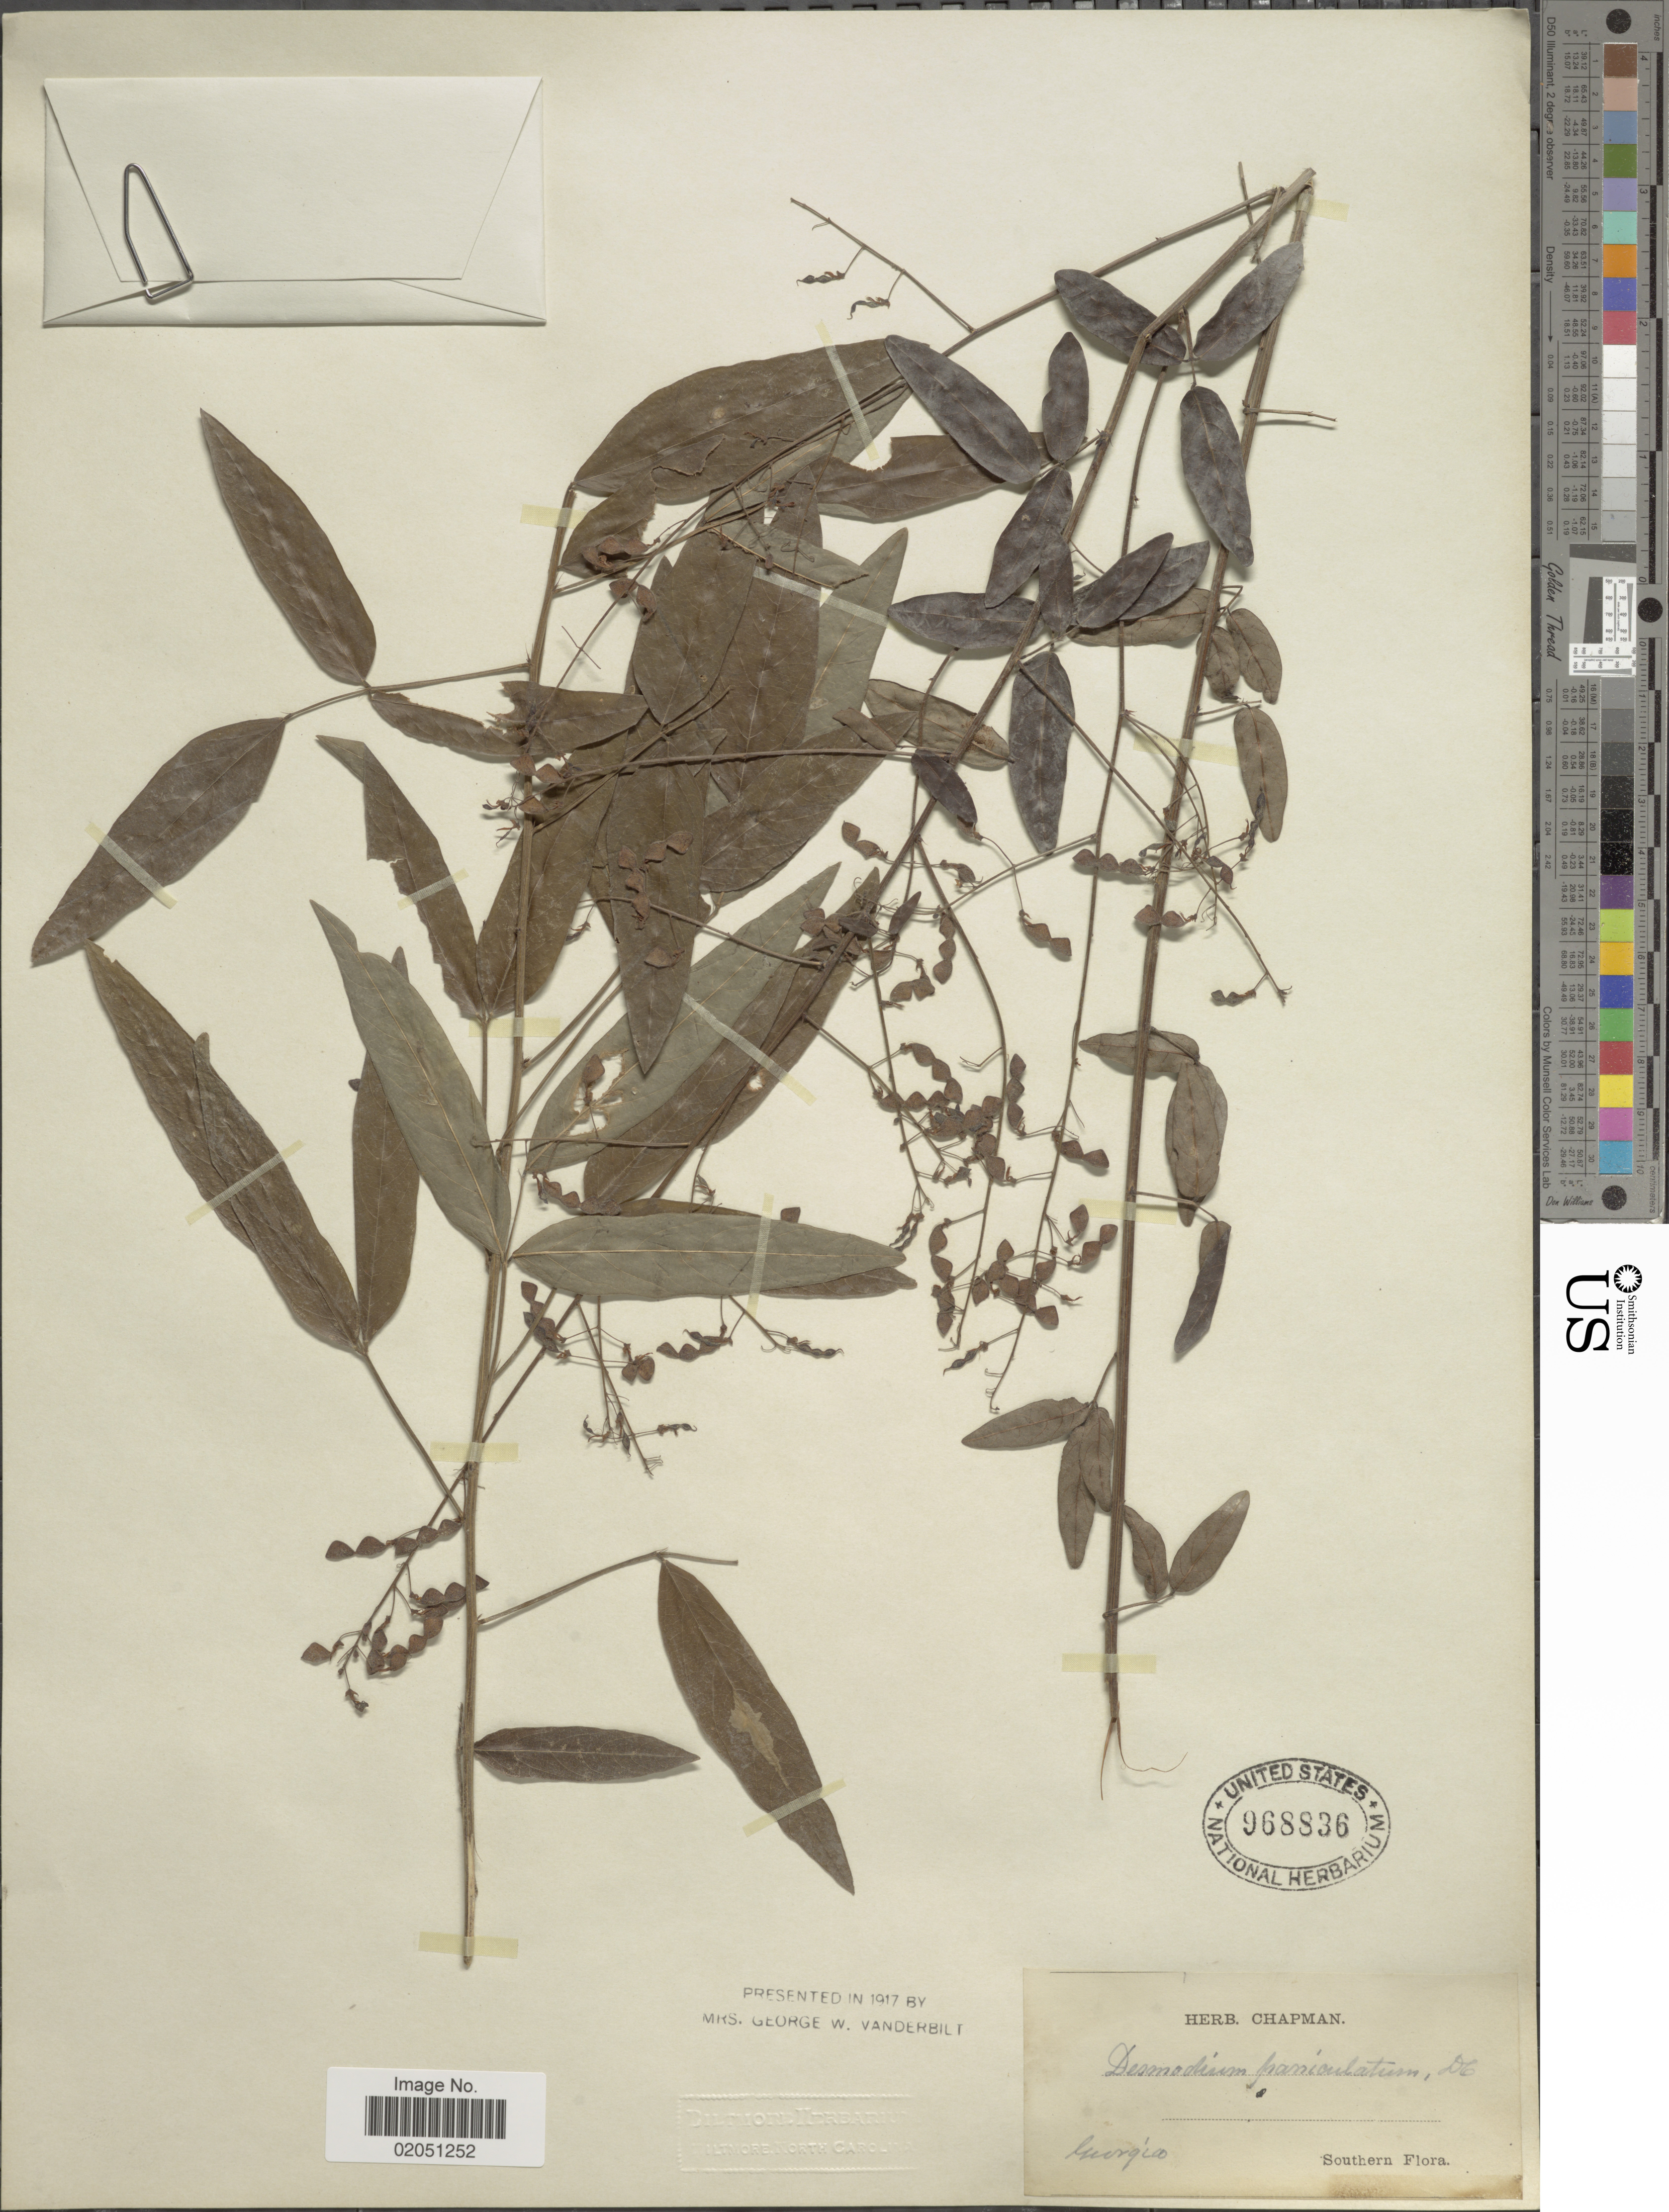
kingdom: Plantae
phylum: Tracheophyta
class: Magnoliopsida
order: Fabales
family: Fabaceae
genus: Desmodium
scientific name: Desmodium paniculatum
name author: (L.) DC.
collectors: ex herb. Chapman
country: United States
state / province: Georgia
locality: Southern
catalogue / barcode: US 968836